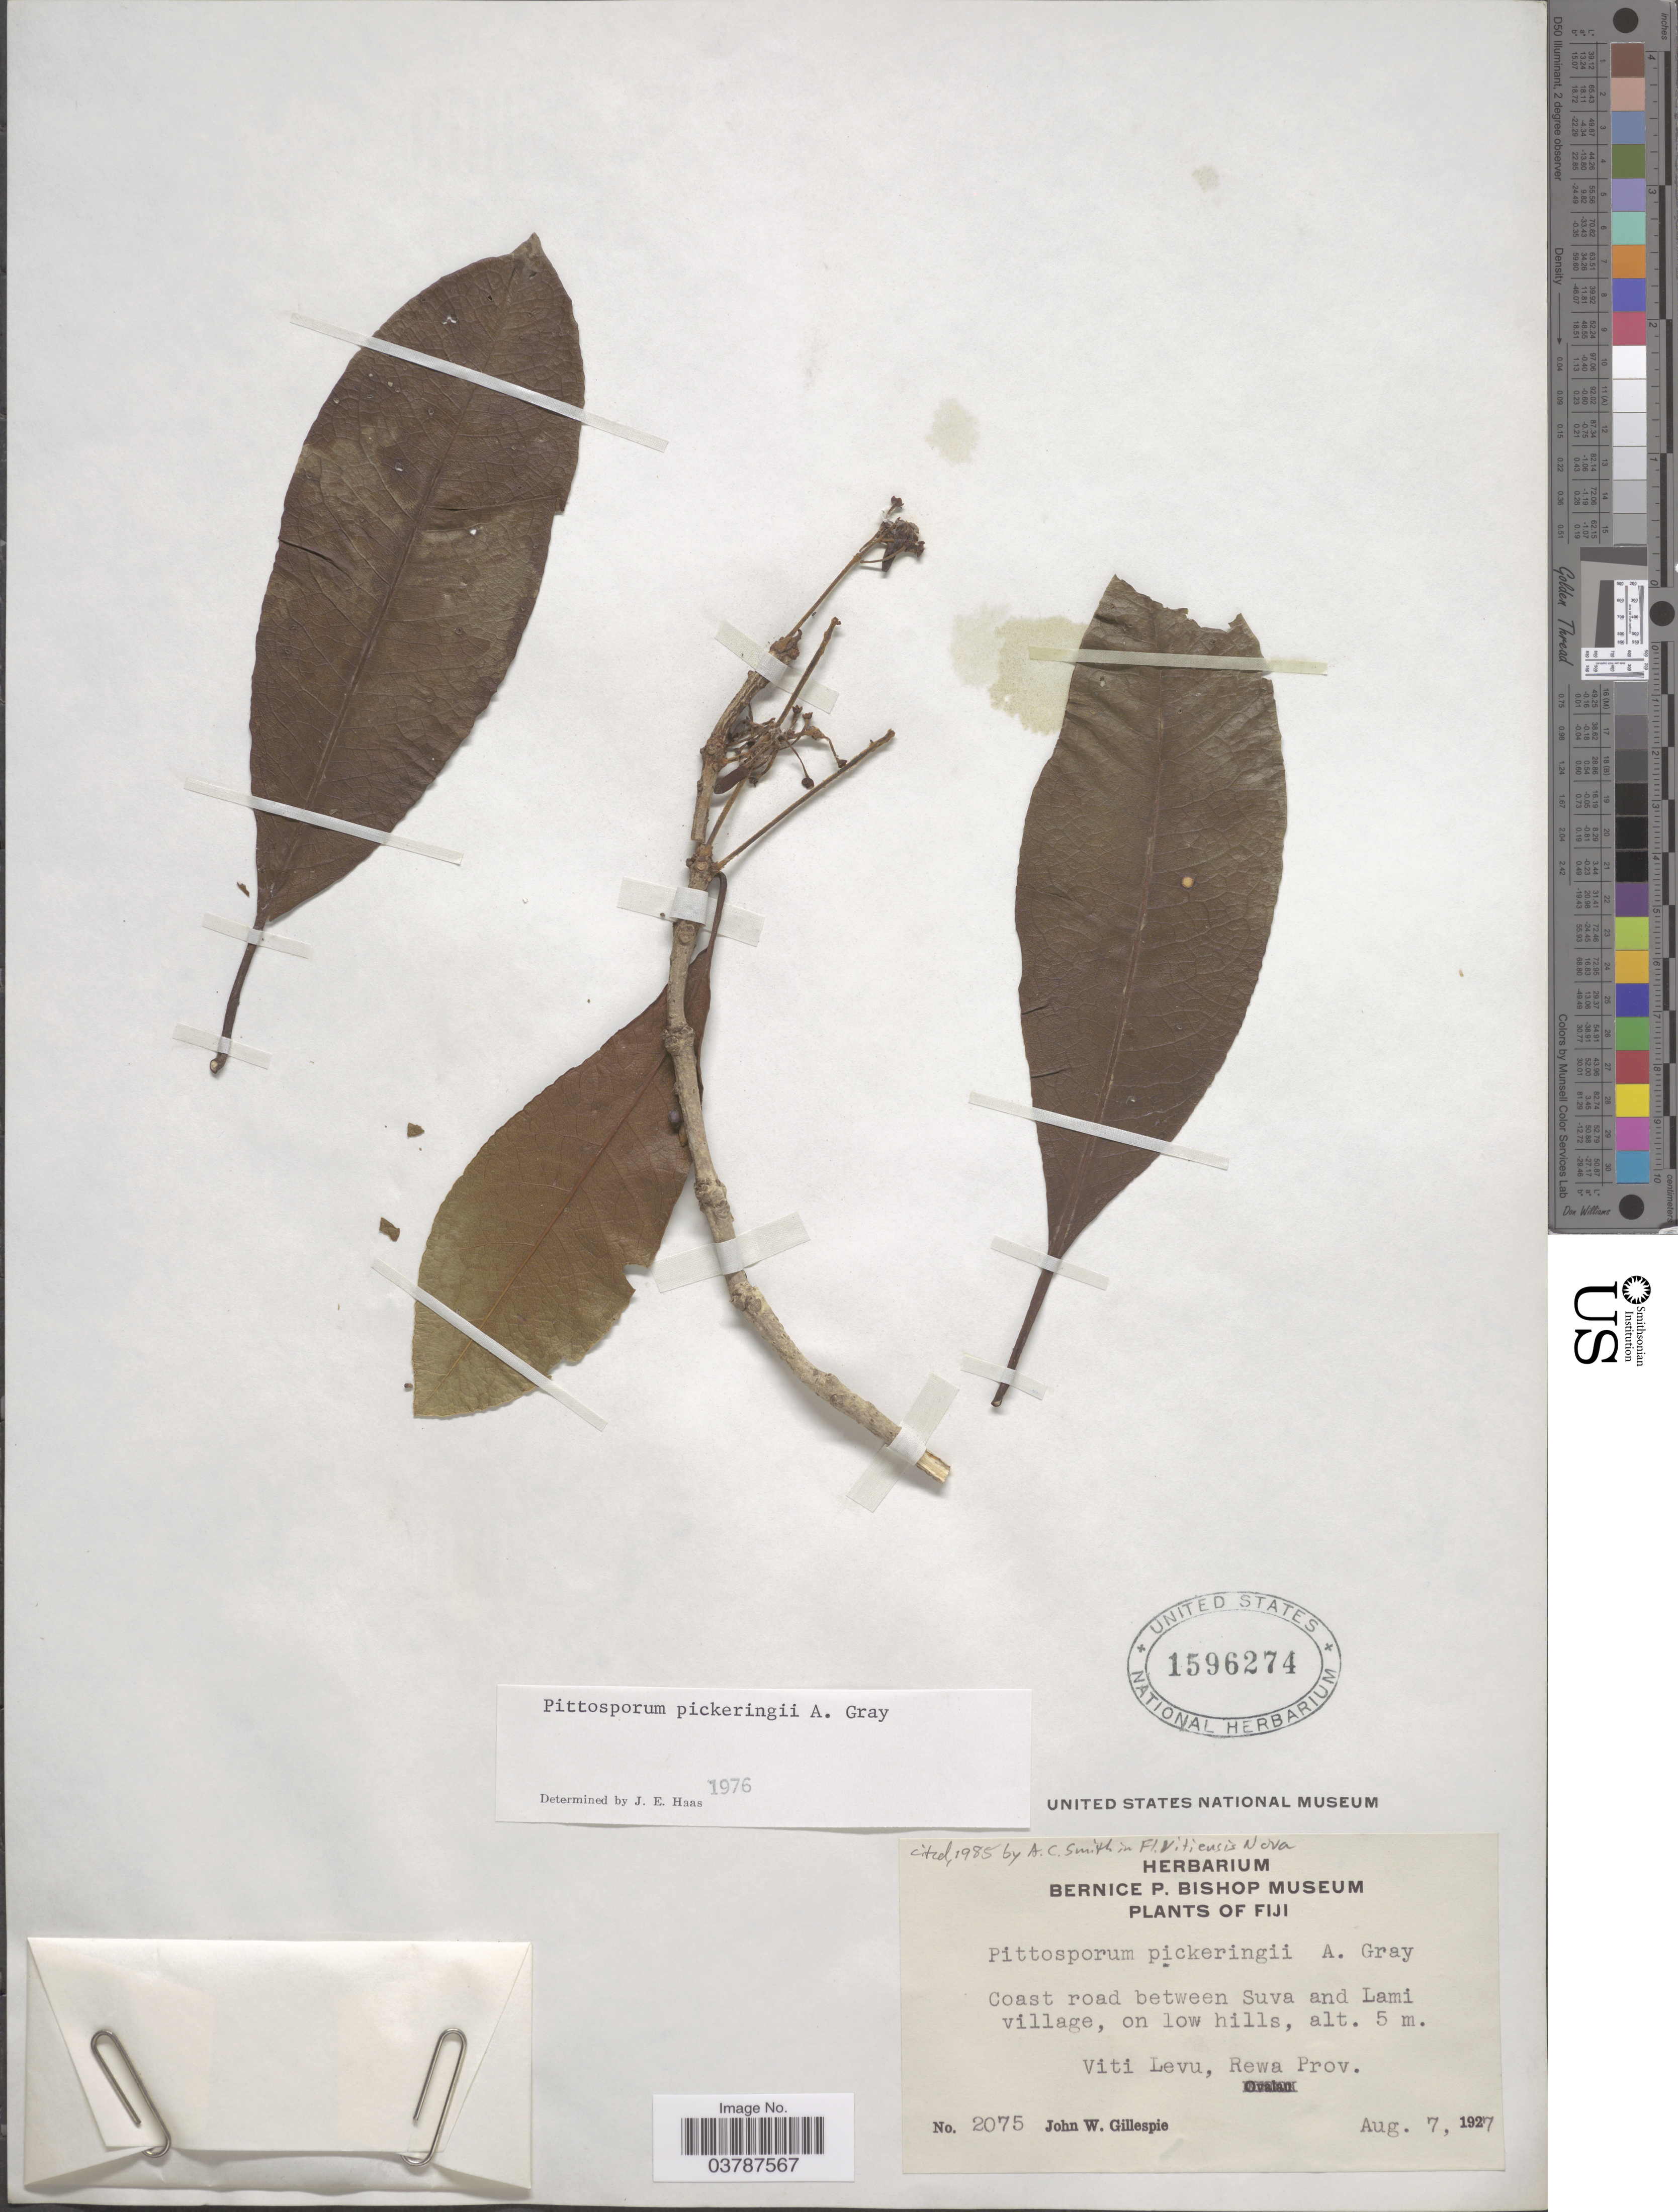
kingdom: Plantae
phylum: Tracheophyta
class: Magnoliopsida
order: Apiales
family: Pittosporaceae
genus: Pittosporum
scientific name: Pittosporum pickeringii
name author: A. Gray in Wilkes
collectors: J. W. Gillespie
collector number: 2075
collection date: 1927-08-07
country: Fiji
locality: Coast road between Suva and Lami village. Viti Levu, Rewa Prov.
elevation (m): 5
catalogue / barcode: US 1596274